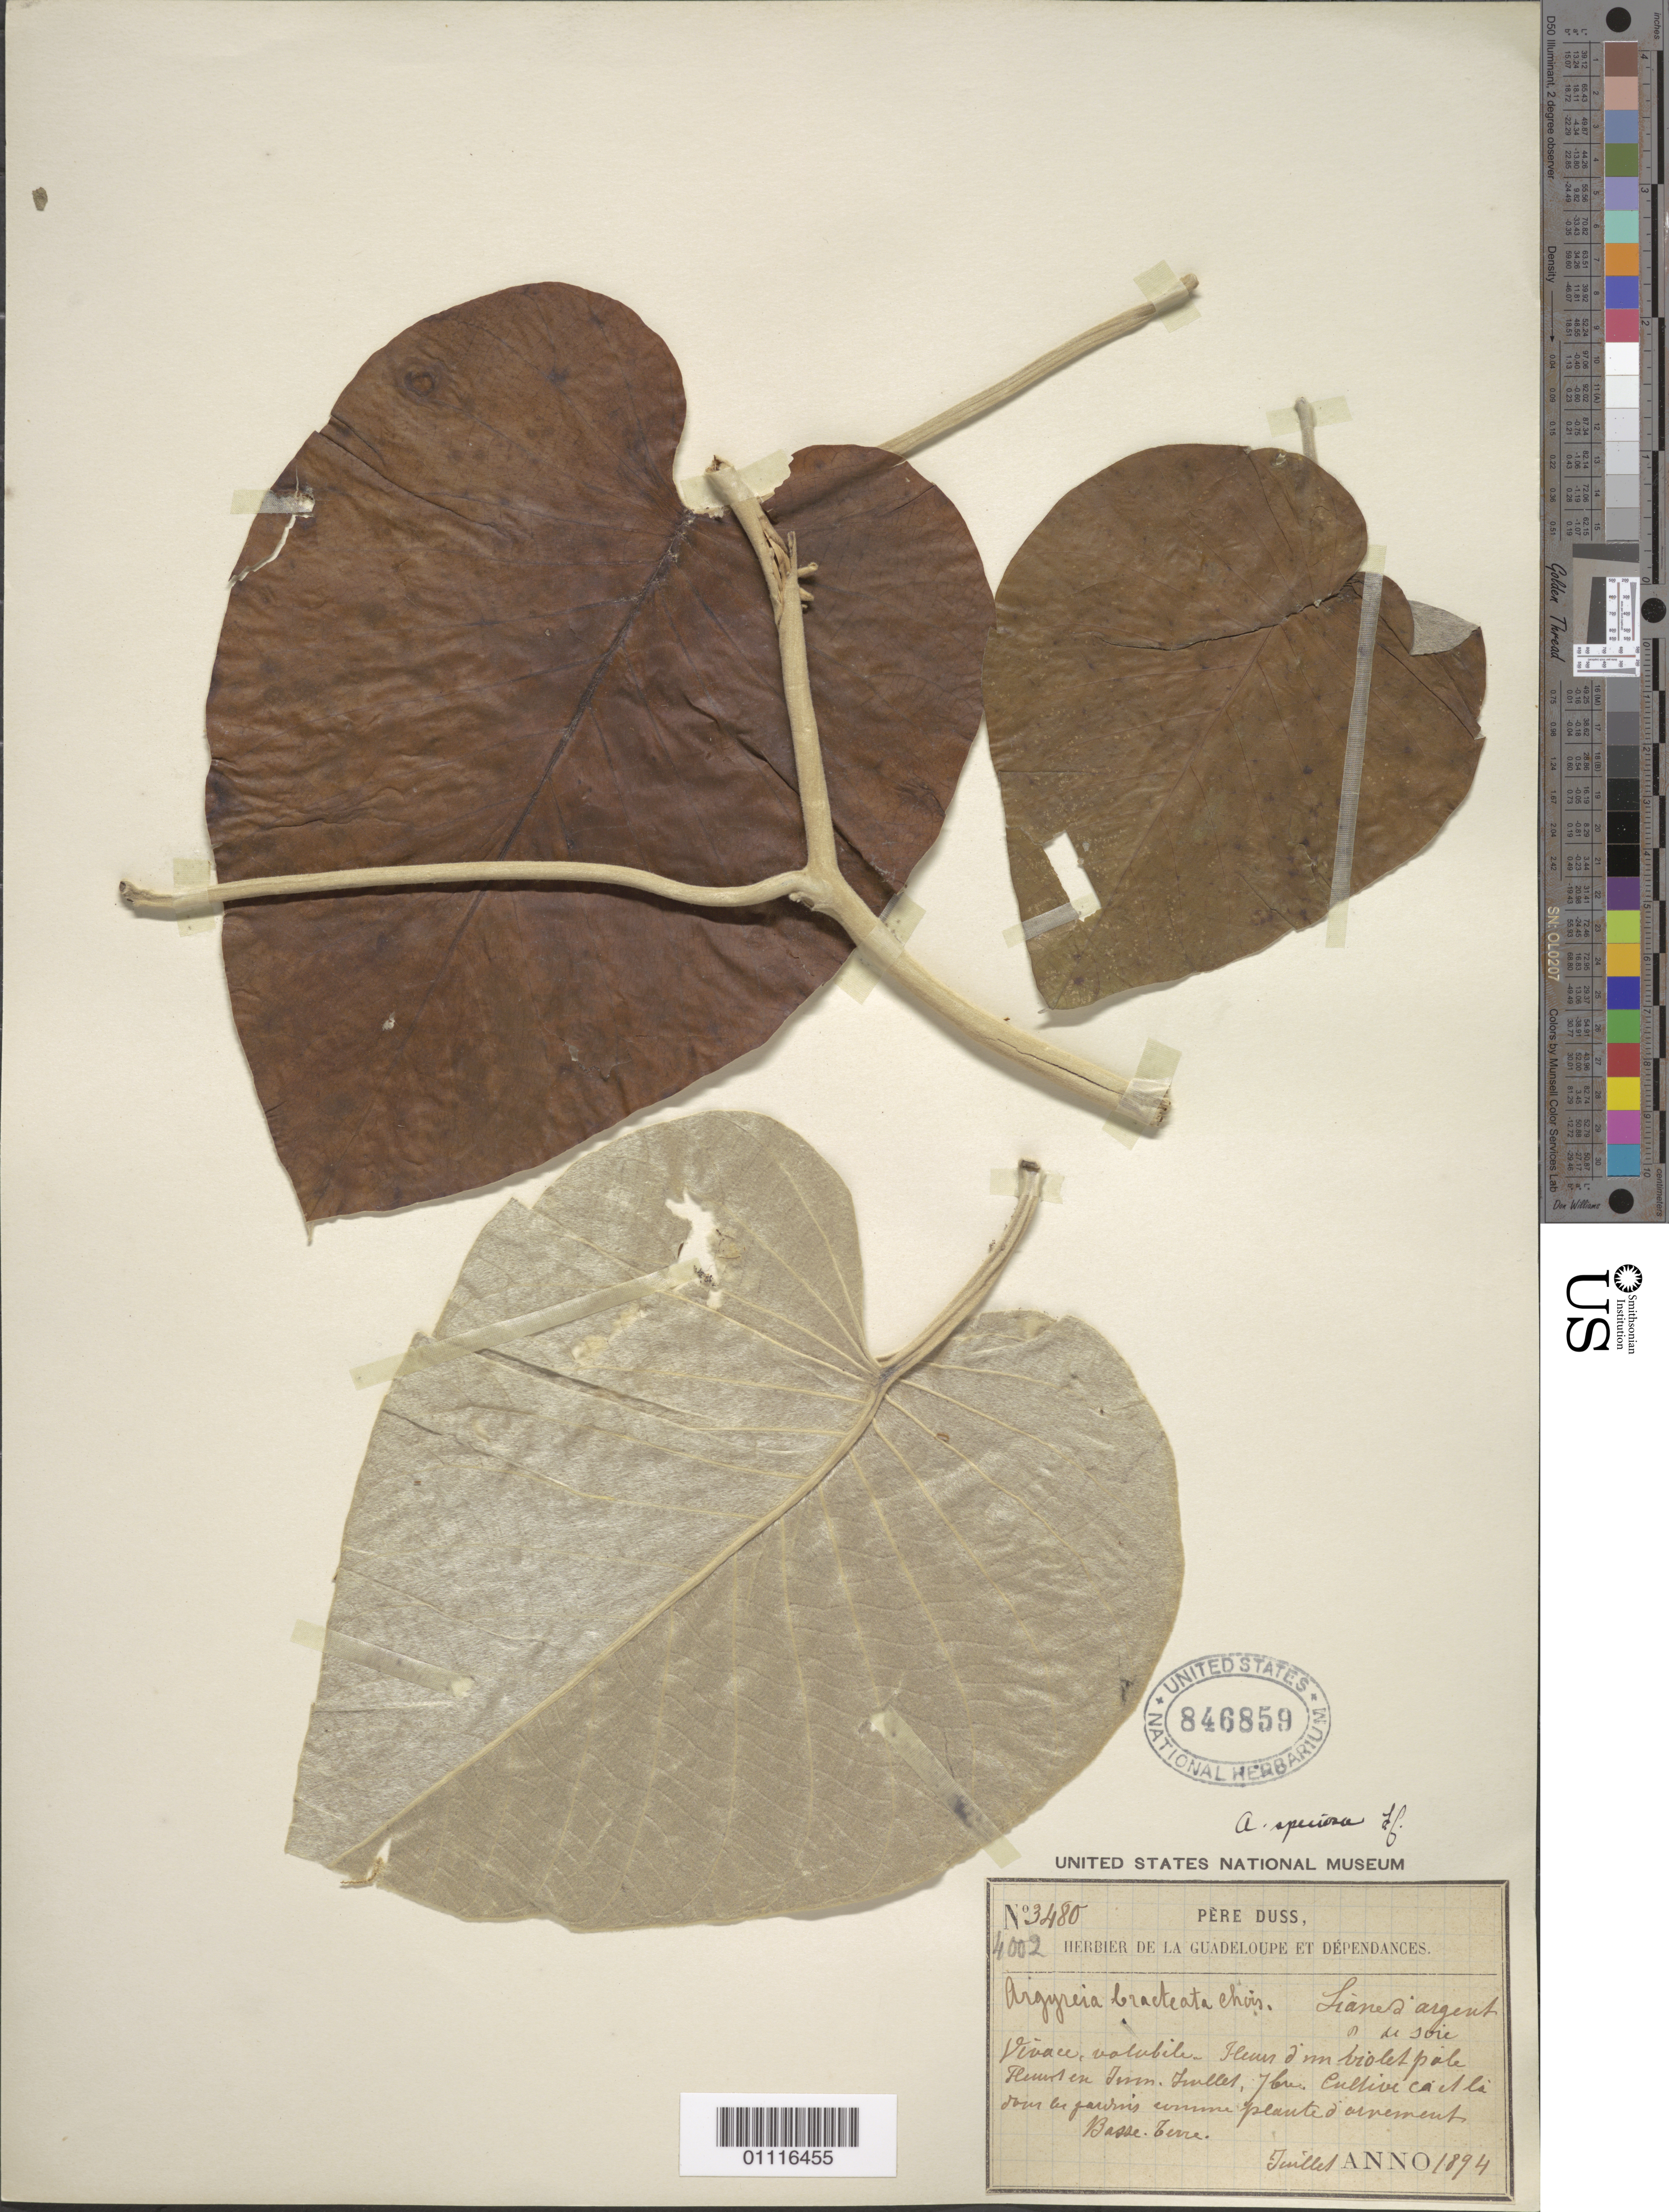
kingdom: Plantae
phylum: Tracheophyta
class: Magnoliopsida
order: Solanales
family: Convolvulaceae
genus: Argyreia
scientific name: Argyreia nervosa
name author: (Burm. f.) Bojer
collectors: Père Duss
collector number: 3480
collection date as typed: Jul 1894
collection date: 1894-07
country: Guadeloupe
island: Basse Terre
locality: Cultive ca et la dous en dorm le jardins comme pearnte d'ornement.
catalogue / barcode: US 846859